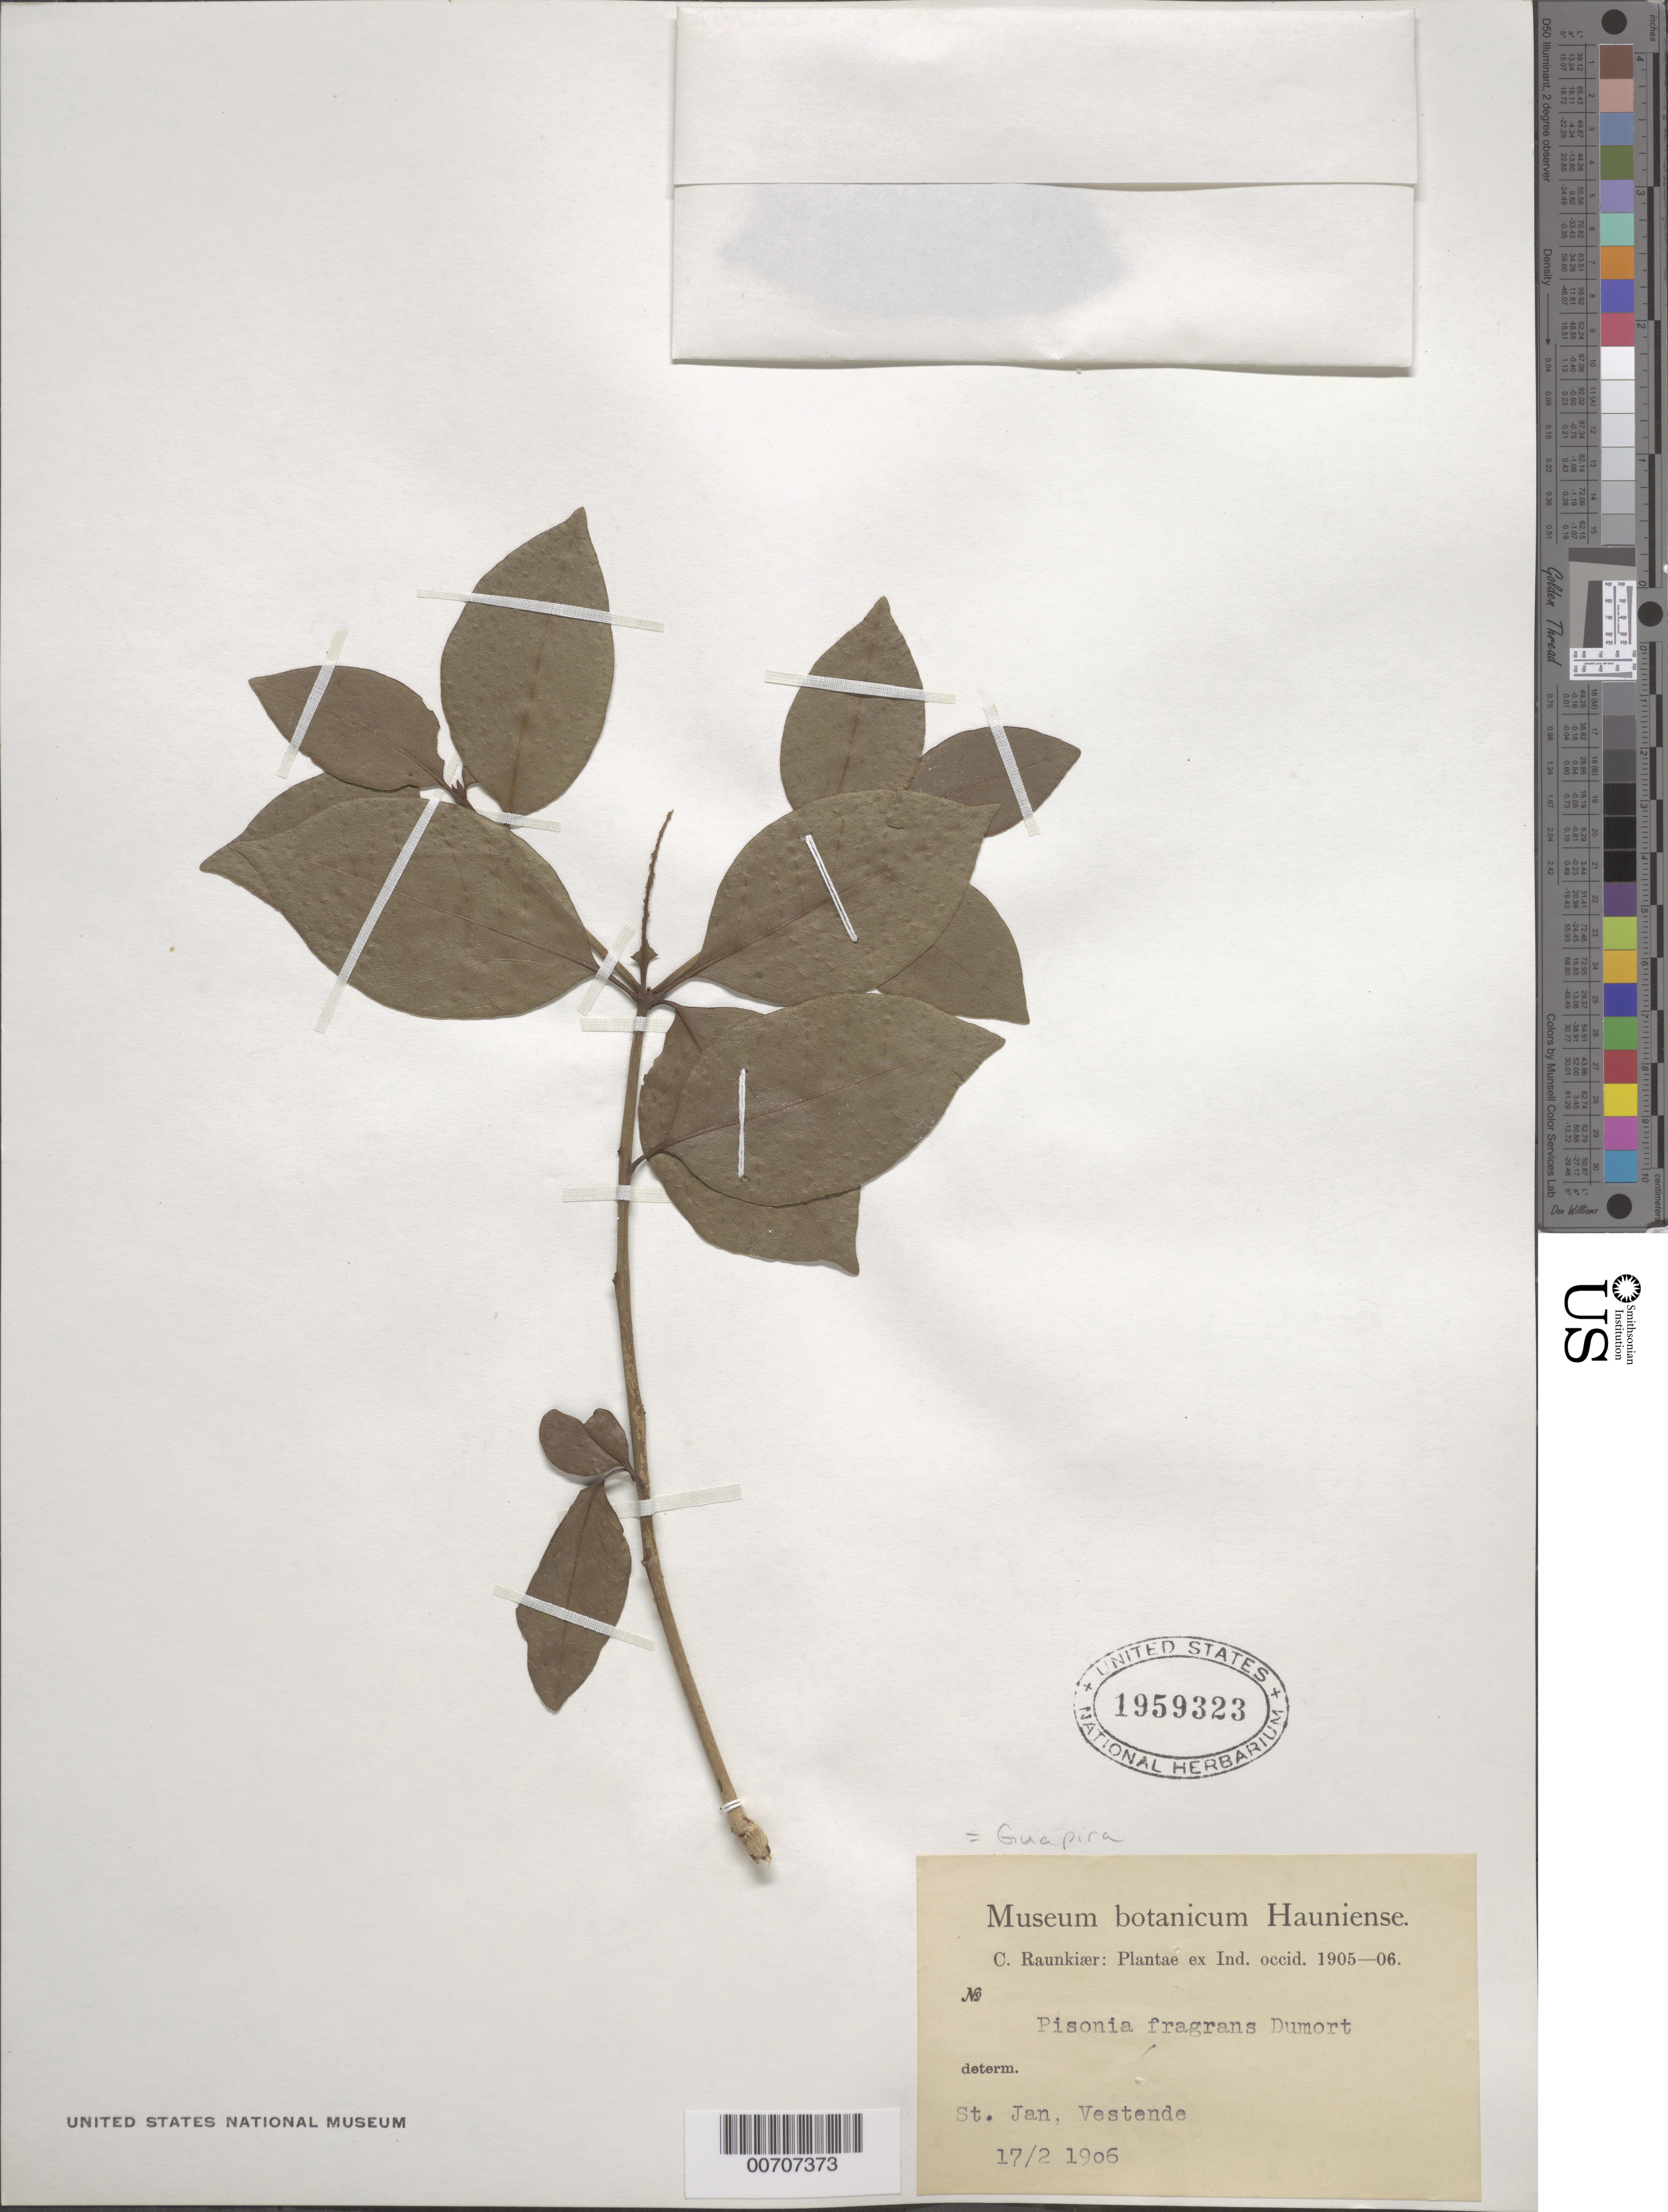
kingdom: Plantae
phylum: Tracheophyta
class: Magnoliopsida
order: Caryophyllales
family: Nyctaginaceae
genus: Guapira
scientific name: Guapira sp.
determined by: Strong, Mark T., (BOT), Smithsonian Institution - National Museum of Natural History (UNITED STATES)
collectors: C. C. Raunkiaer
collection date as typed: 17 Feb 1906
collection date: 1906-02-17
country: U.S. Virgin Islands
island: St. John Island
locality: Vestende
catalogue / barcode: US 1959323